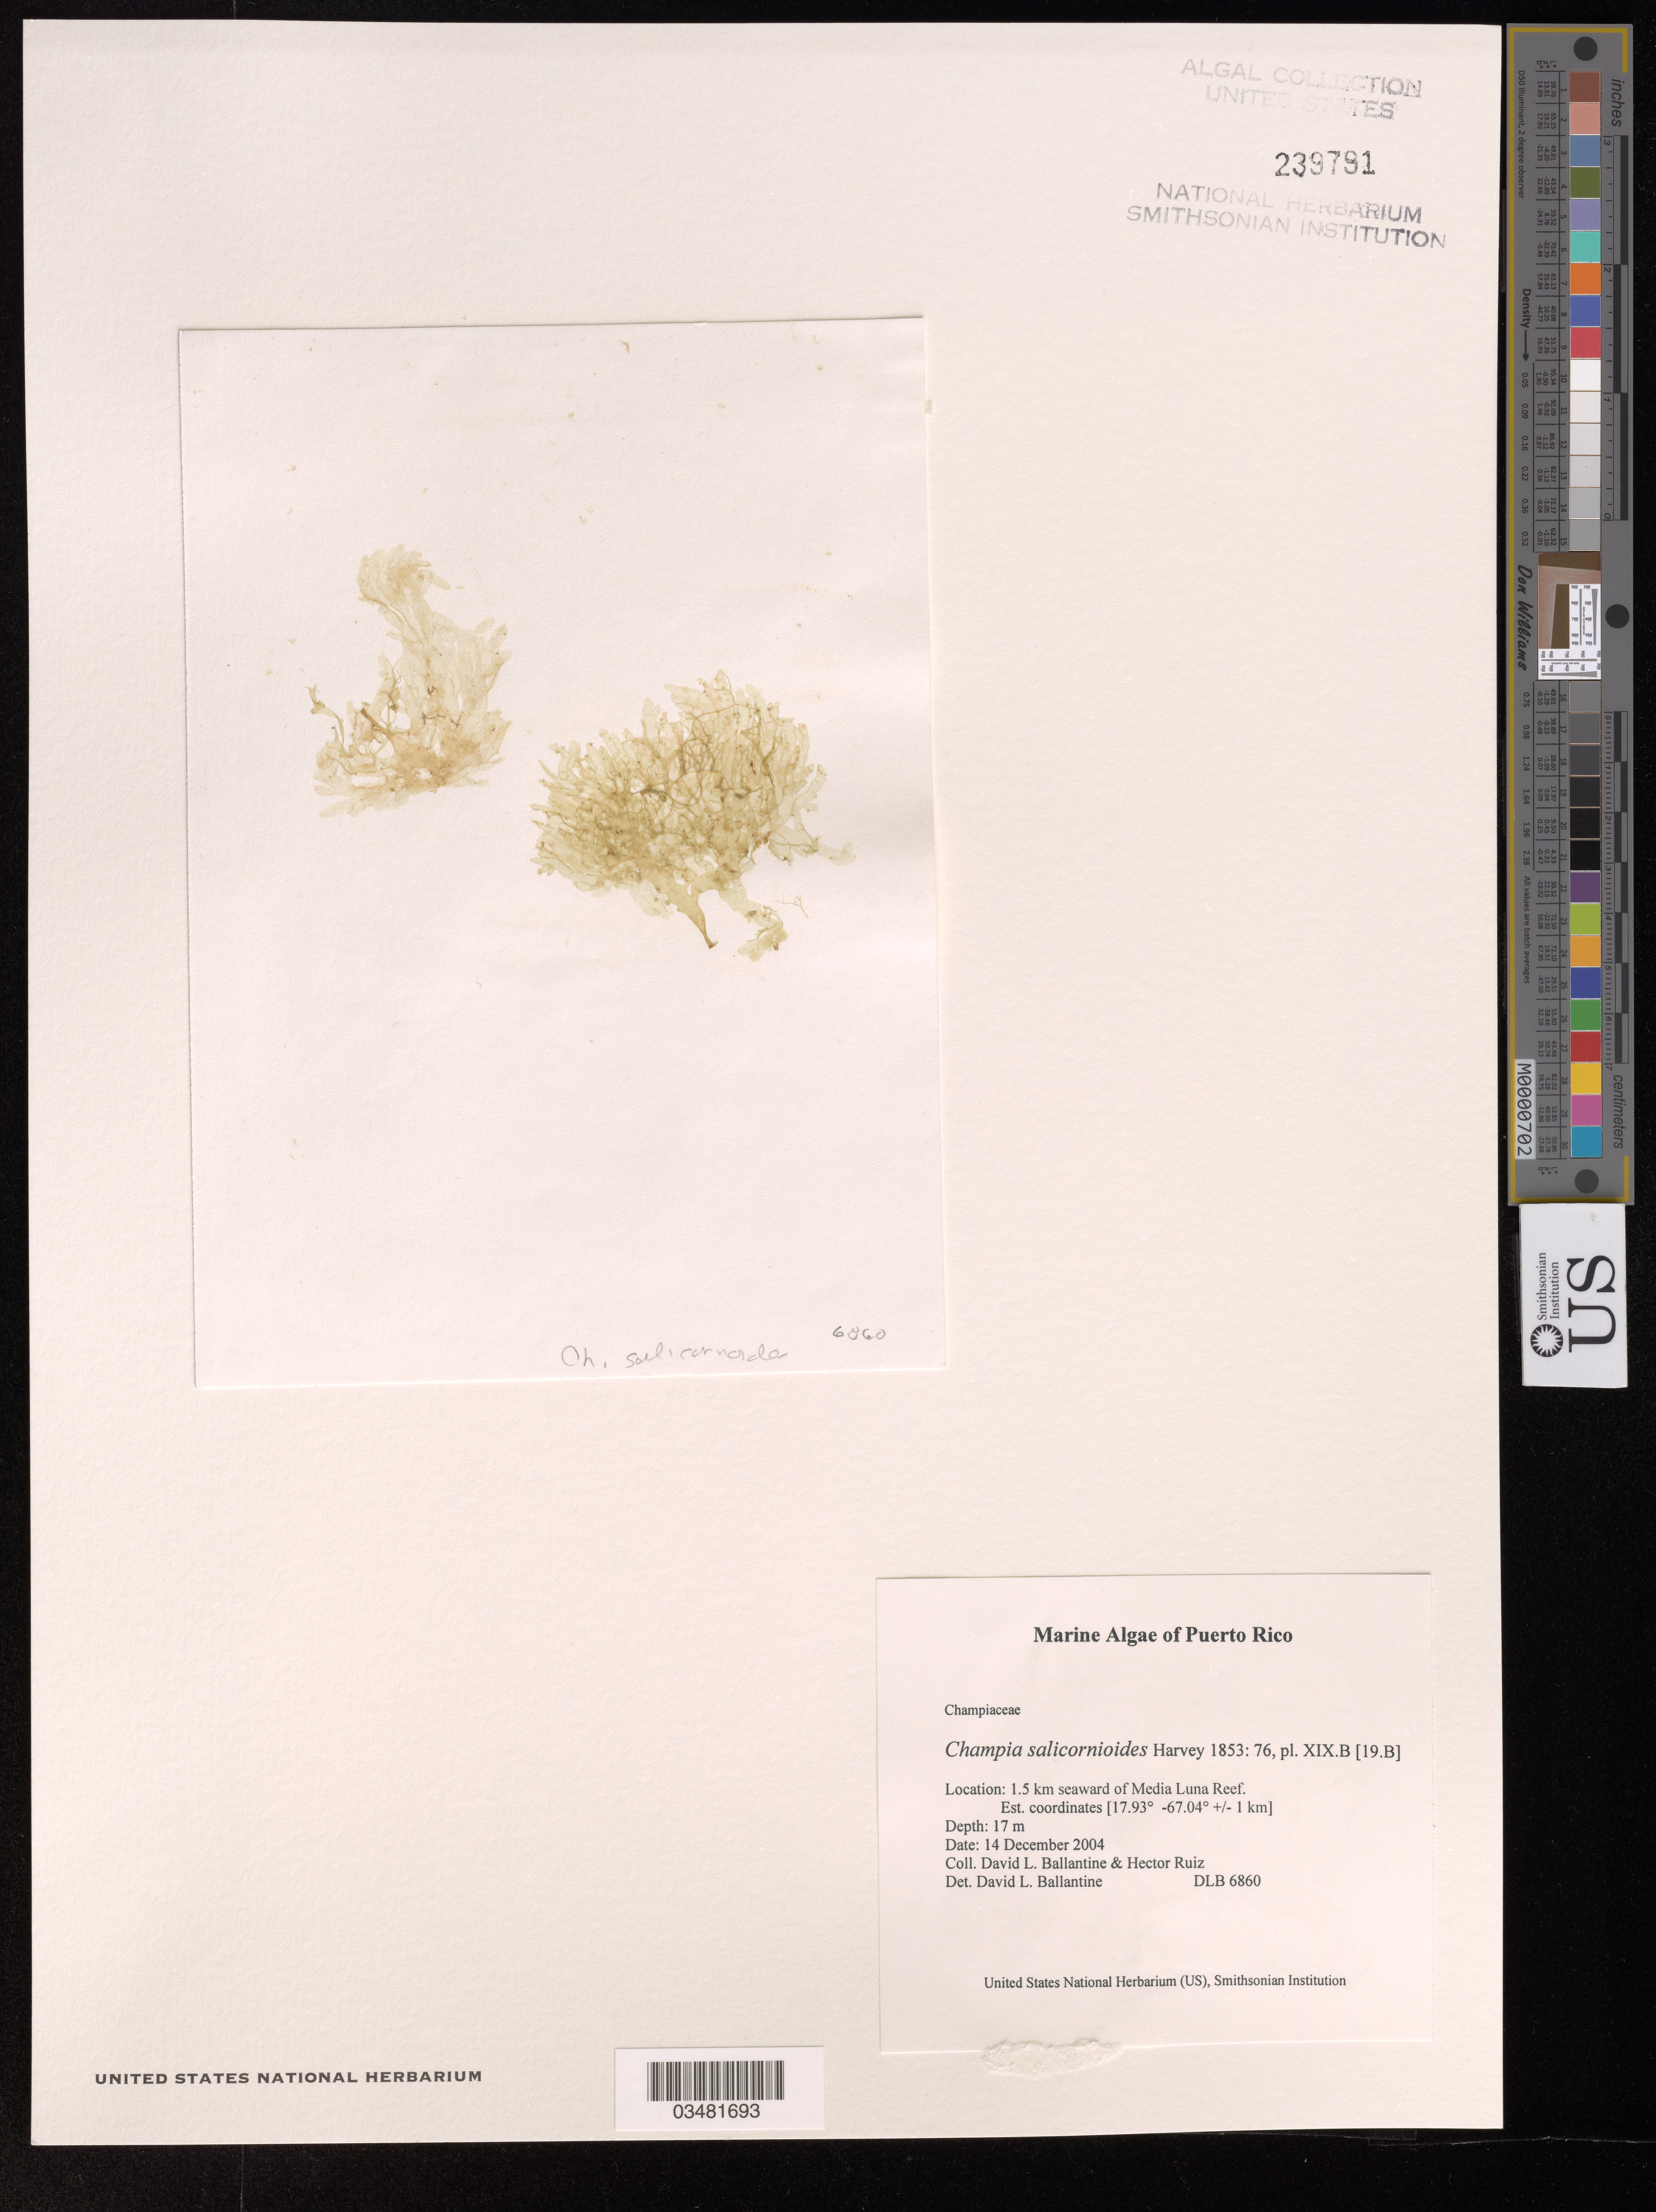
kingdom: Plantae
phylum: Rhodophyta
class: Florideophyceae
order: Rhodymeniales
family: Champiaceae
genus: Champia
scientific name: Champia salicornioides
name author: Harv.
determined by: Ballantine, D. L.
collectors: D.L. Ballantine & H. Ruiz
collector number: DLB 6860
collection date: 2004-12-14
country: Puerto Rico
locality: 1.5 km seaward of Media Luna Reef.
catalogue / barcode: US 239791